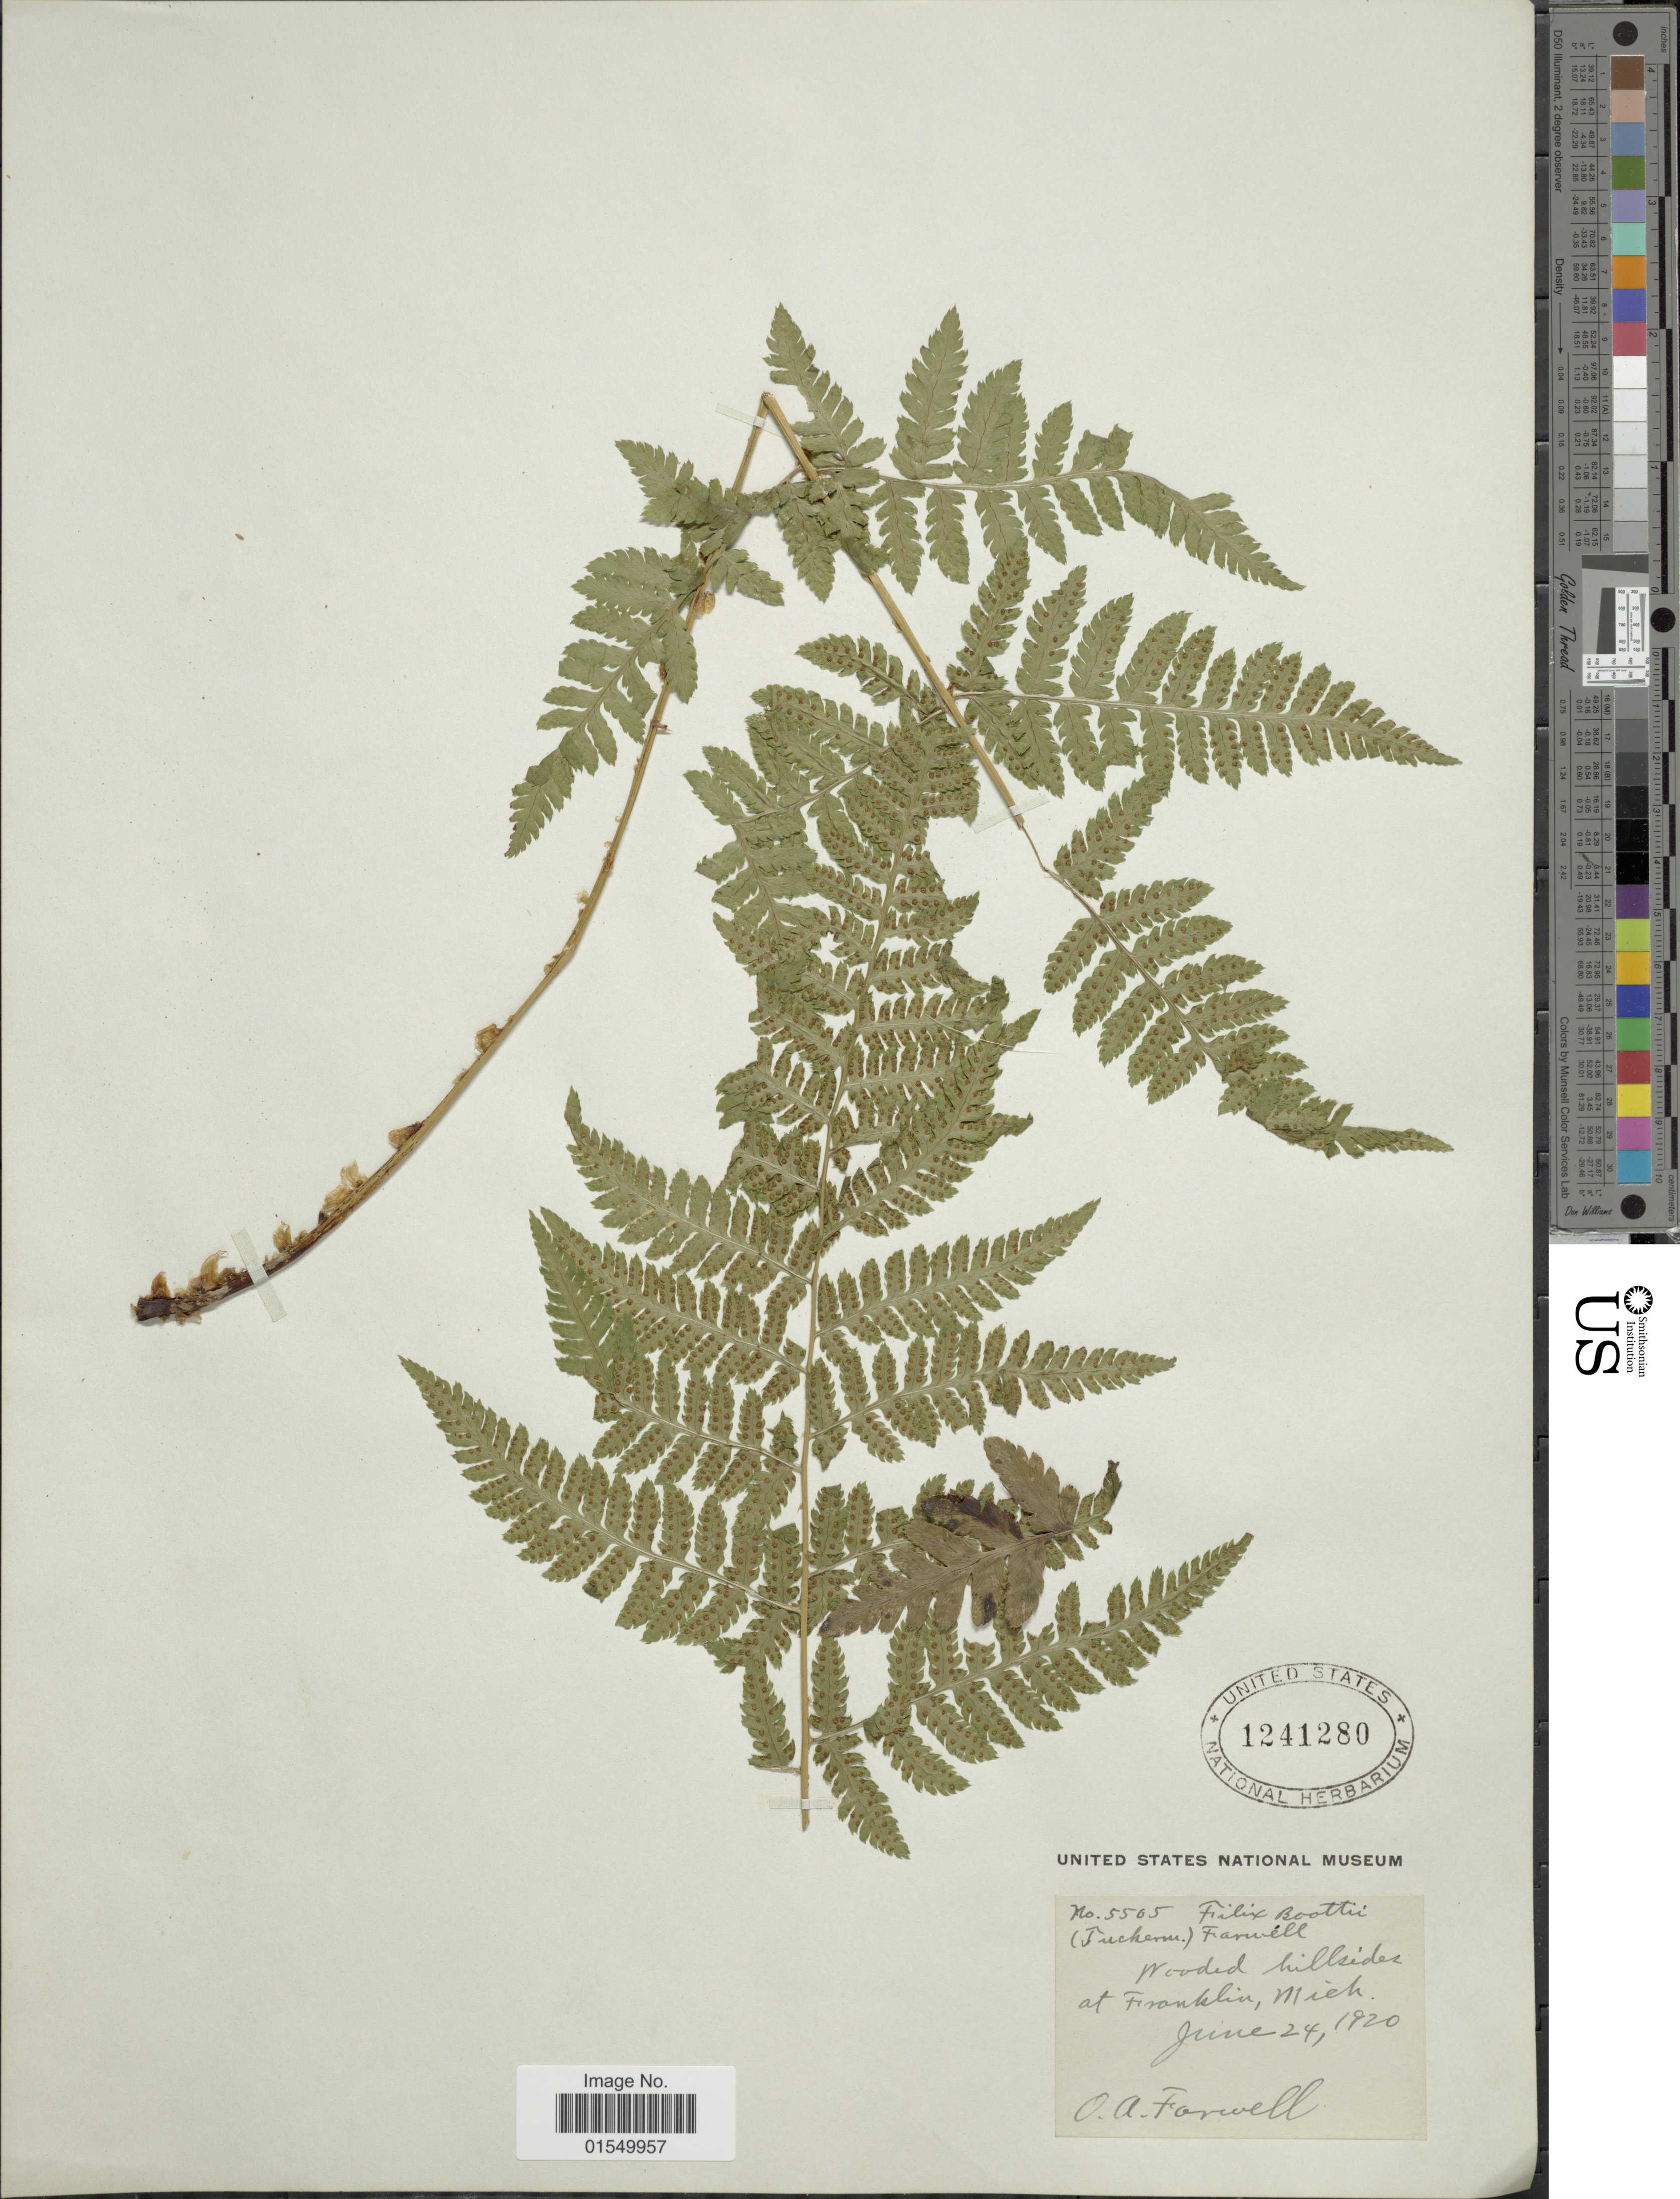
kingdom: Plantae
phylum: Tracheophyta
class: Polypodiopsida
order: Polypodiales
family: Dryopteridaceae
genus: Dryopteris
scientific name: Dryopteris x boottii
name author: Underw.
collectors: O. Farwell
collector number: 5505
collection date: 1920-06-24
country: United States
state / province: Michigan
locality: Wooded hillsides at Franklin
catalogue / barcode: US 1241280